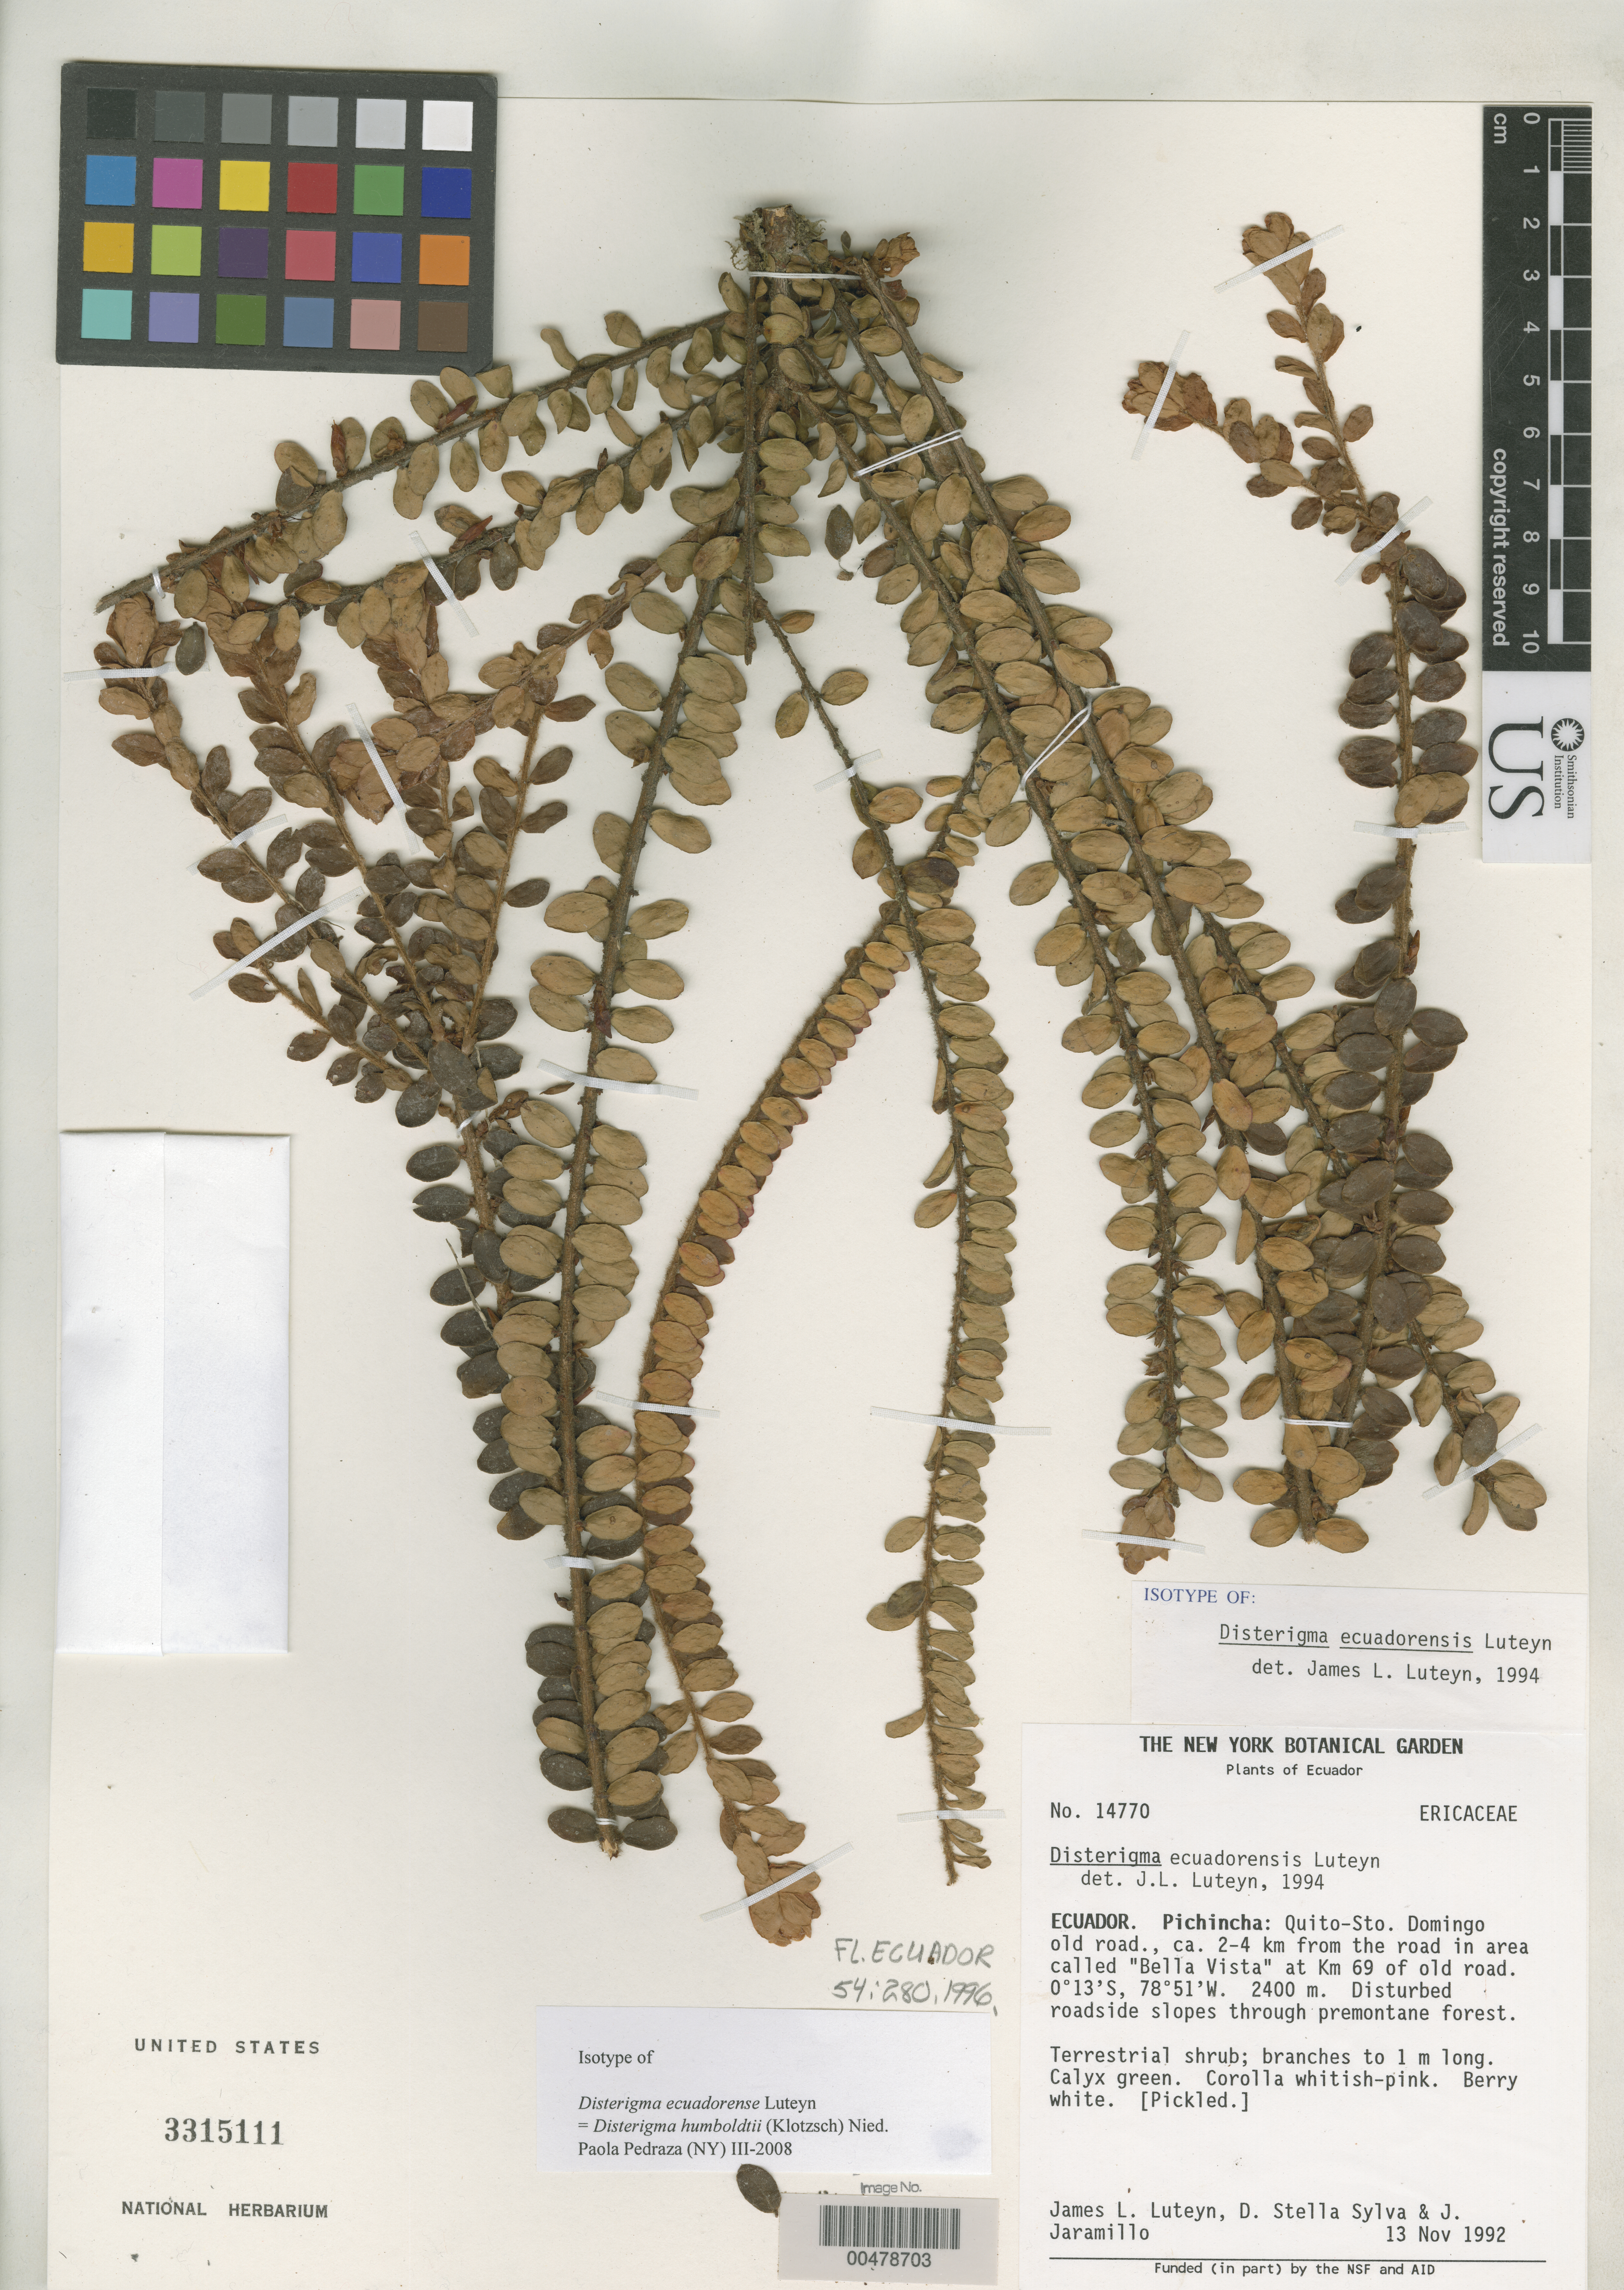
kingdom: Plantae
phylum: Tracheophyta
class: Magnoliopsida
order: Ericales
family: Ericaceae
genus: Disterigma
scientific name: Disterigma ecuadorense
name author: Luteyn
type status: Isotype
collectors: J. L. Luteyn, D. Sylva & J. L. Jaramillo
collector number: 14770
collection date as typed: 13 Nov 1992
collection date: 1992-11-13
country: Ecuador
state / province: Pichincha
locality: Quito-Sto. Domingo old road, ca. 2-4 km from road in area called Bellavista at km 69 old road.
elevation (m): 2400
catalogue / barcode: US 3315111